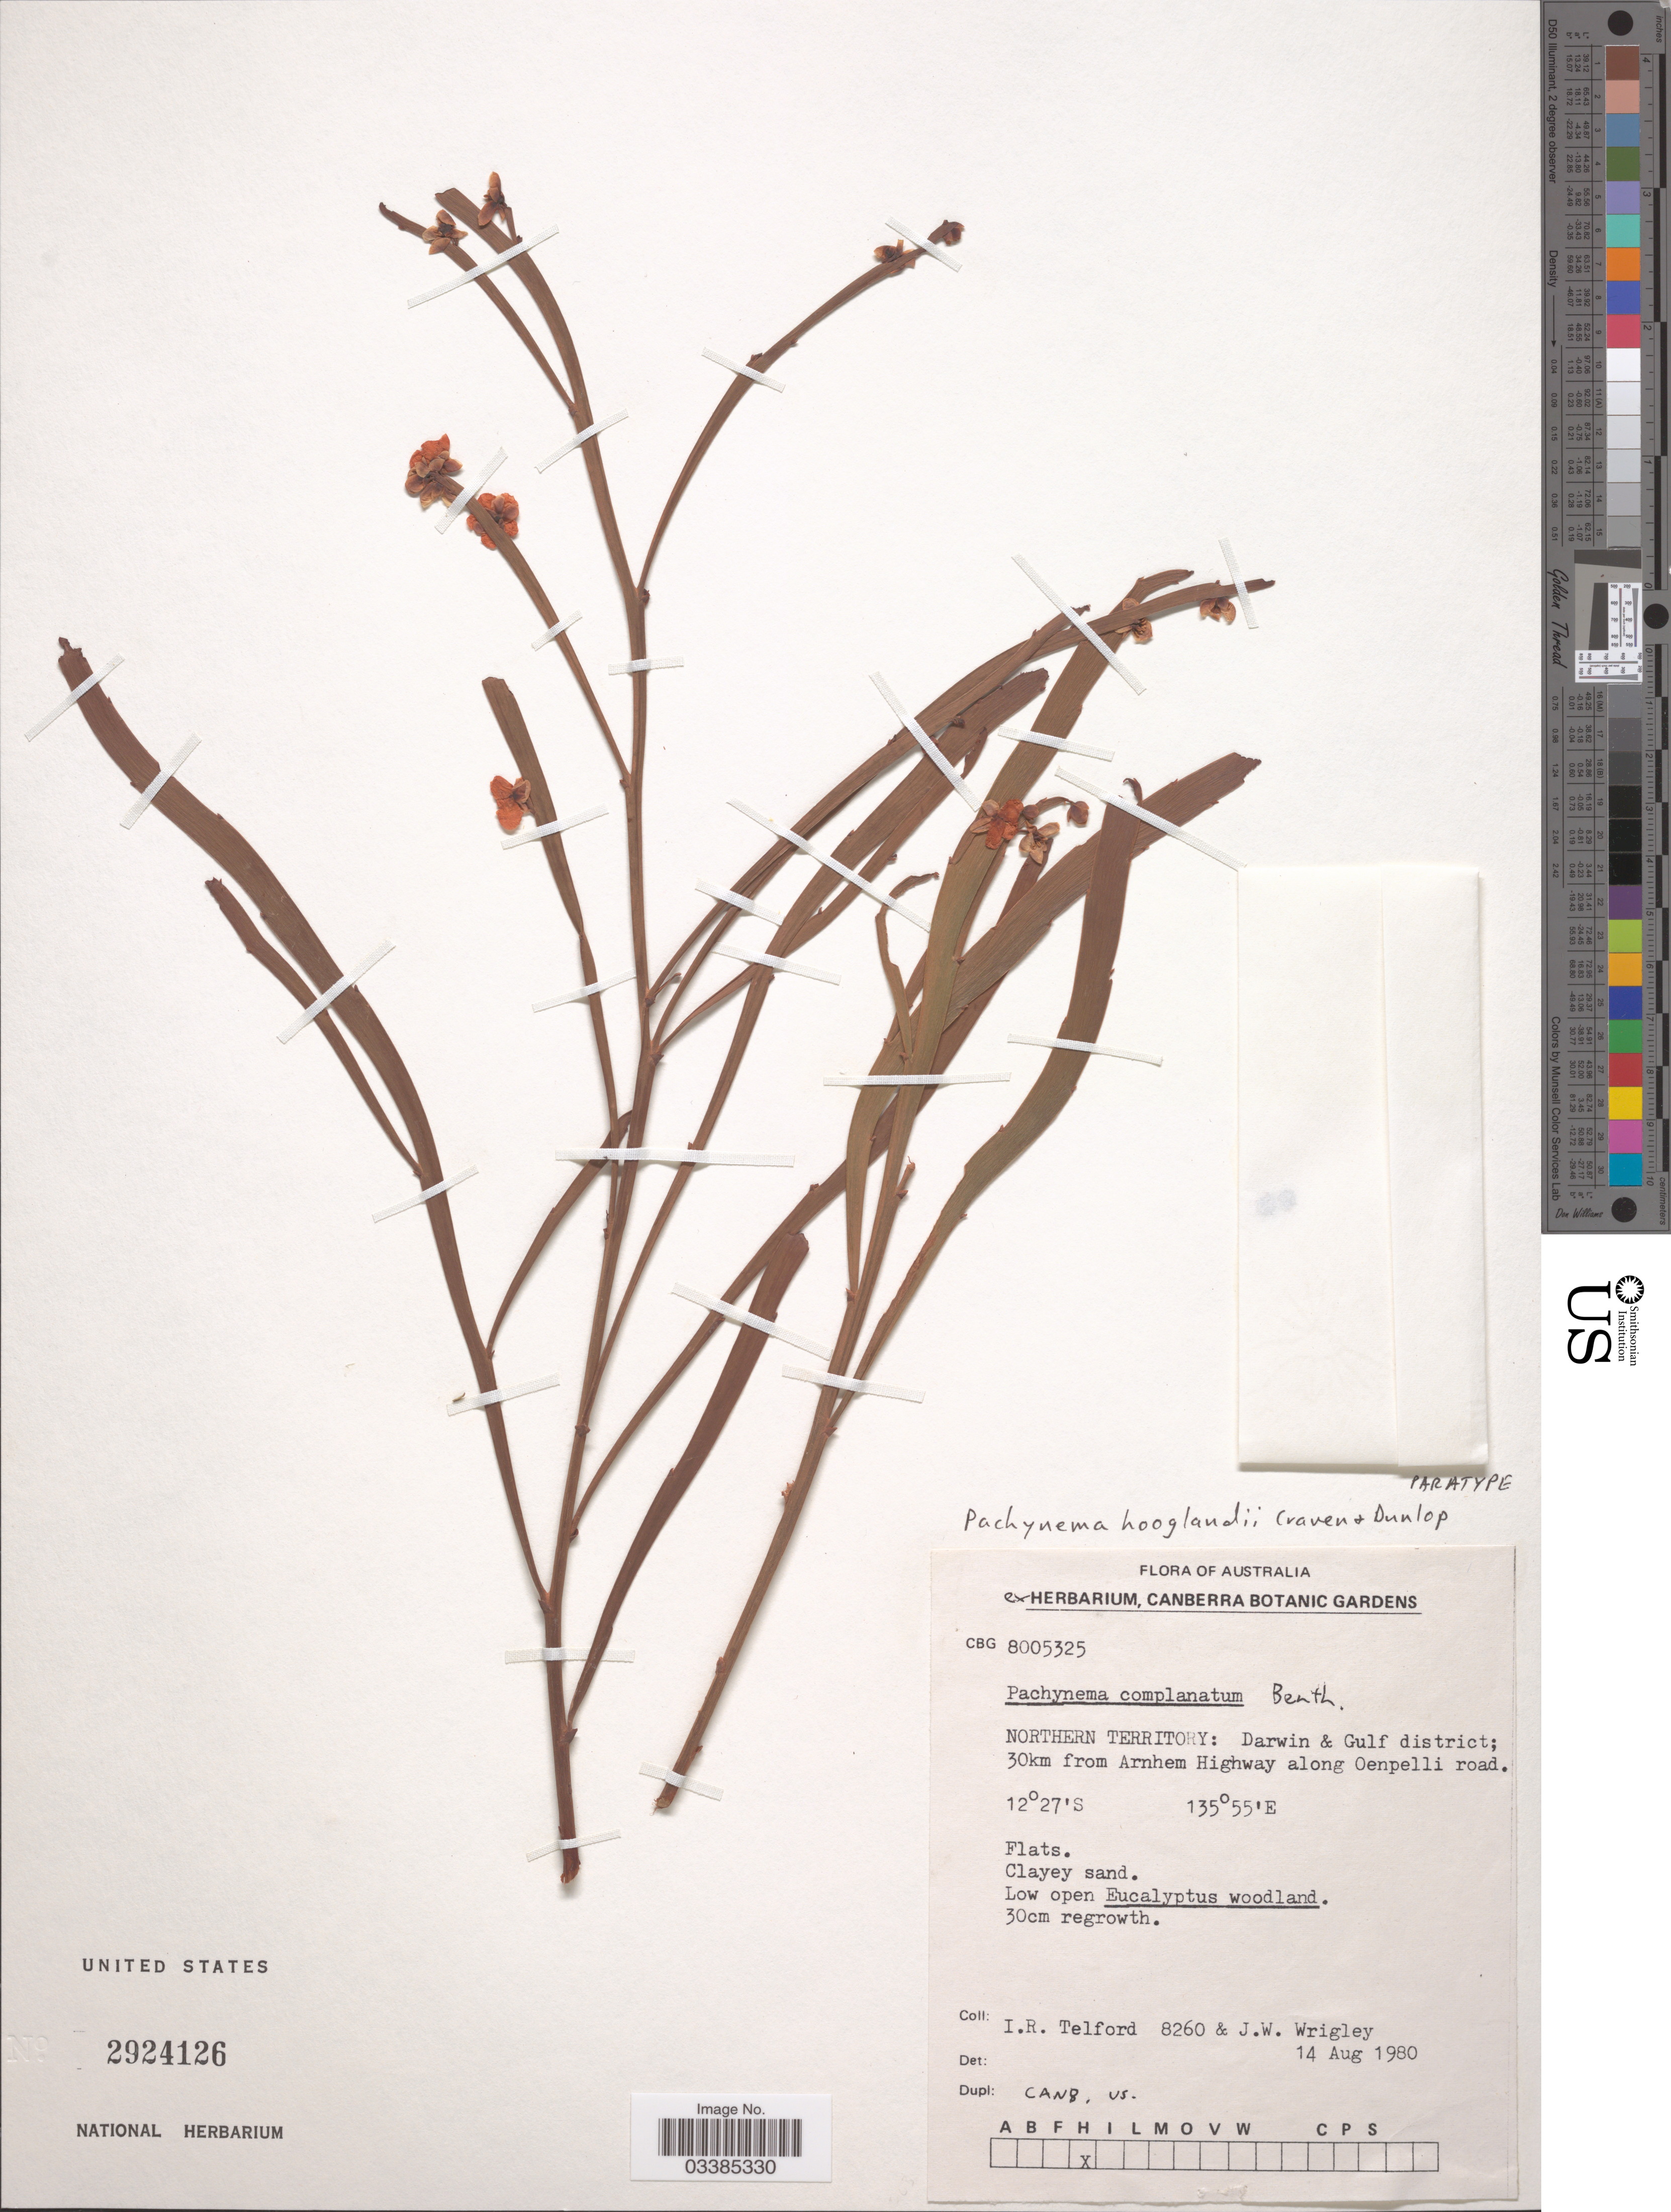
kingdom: Plantae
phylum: Tracheophyta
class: Magnoliopsida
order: Dilleniales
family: Dilleniaceae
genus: Hibbertia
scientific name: Hibbertia cravenii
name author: J.W. Horn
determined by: Strong, Mark T., (BOT), Smithsonian Institution - National Museum of Natural History (UNITED STATES)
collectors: I. R. Telford & J. Wrigley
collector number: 8260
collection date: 1980-08-14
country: Australia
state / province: Northern Territory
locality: Darwin & Gulf district; 30km from Arnhem Highway along Oenpelli road.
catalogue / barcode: US 2924126